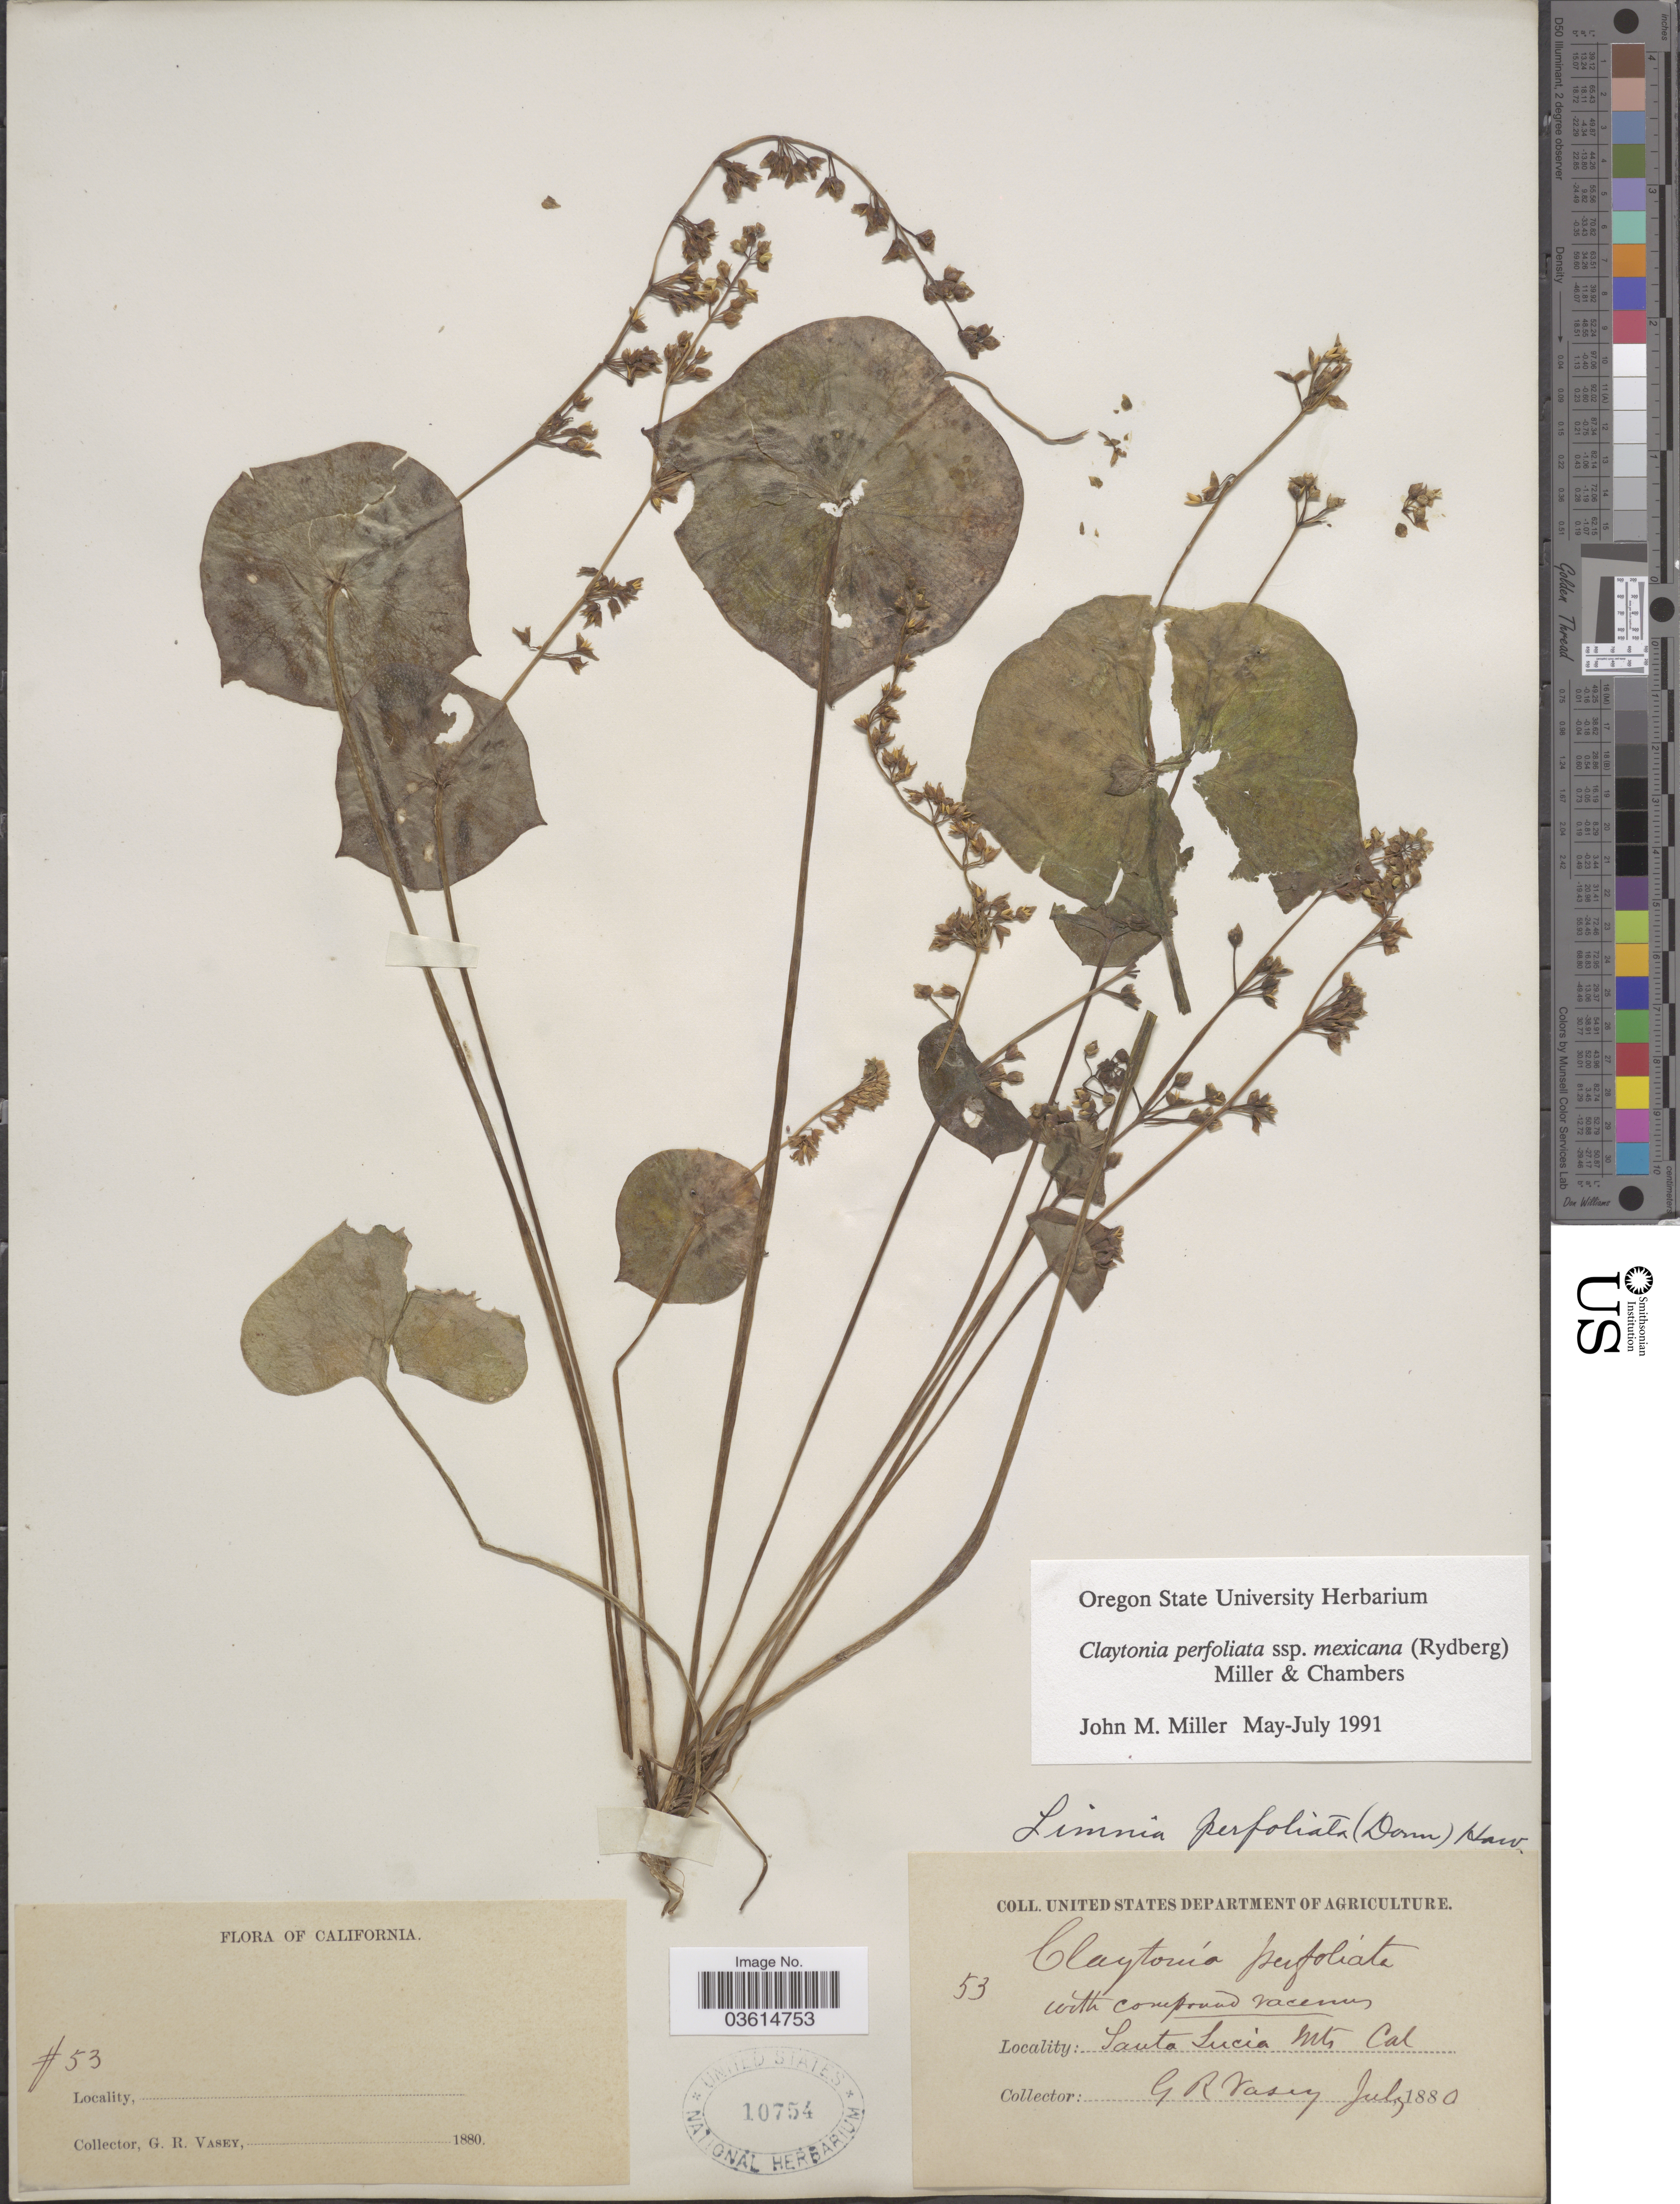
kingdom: Plantae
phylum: Tracheophyta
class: Magnoliopsida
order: Caryophyllales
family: Montiaceae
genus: Claytonia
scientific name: Claytonia perfoliata subsp. mexicana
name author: (Rydb.) Mill. & Chambers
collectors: G. R. Vasey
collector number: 53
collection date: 1880-07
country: United States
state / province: California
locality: Santa Lucia Mts.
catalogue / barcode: US 10754